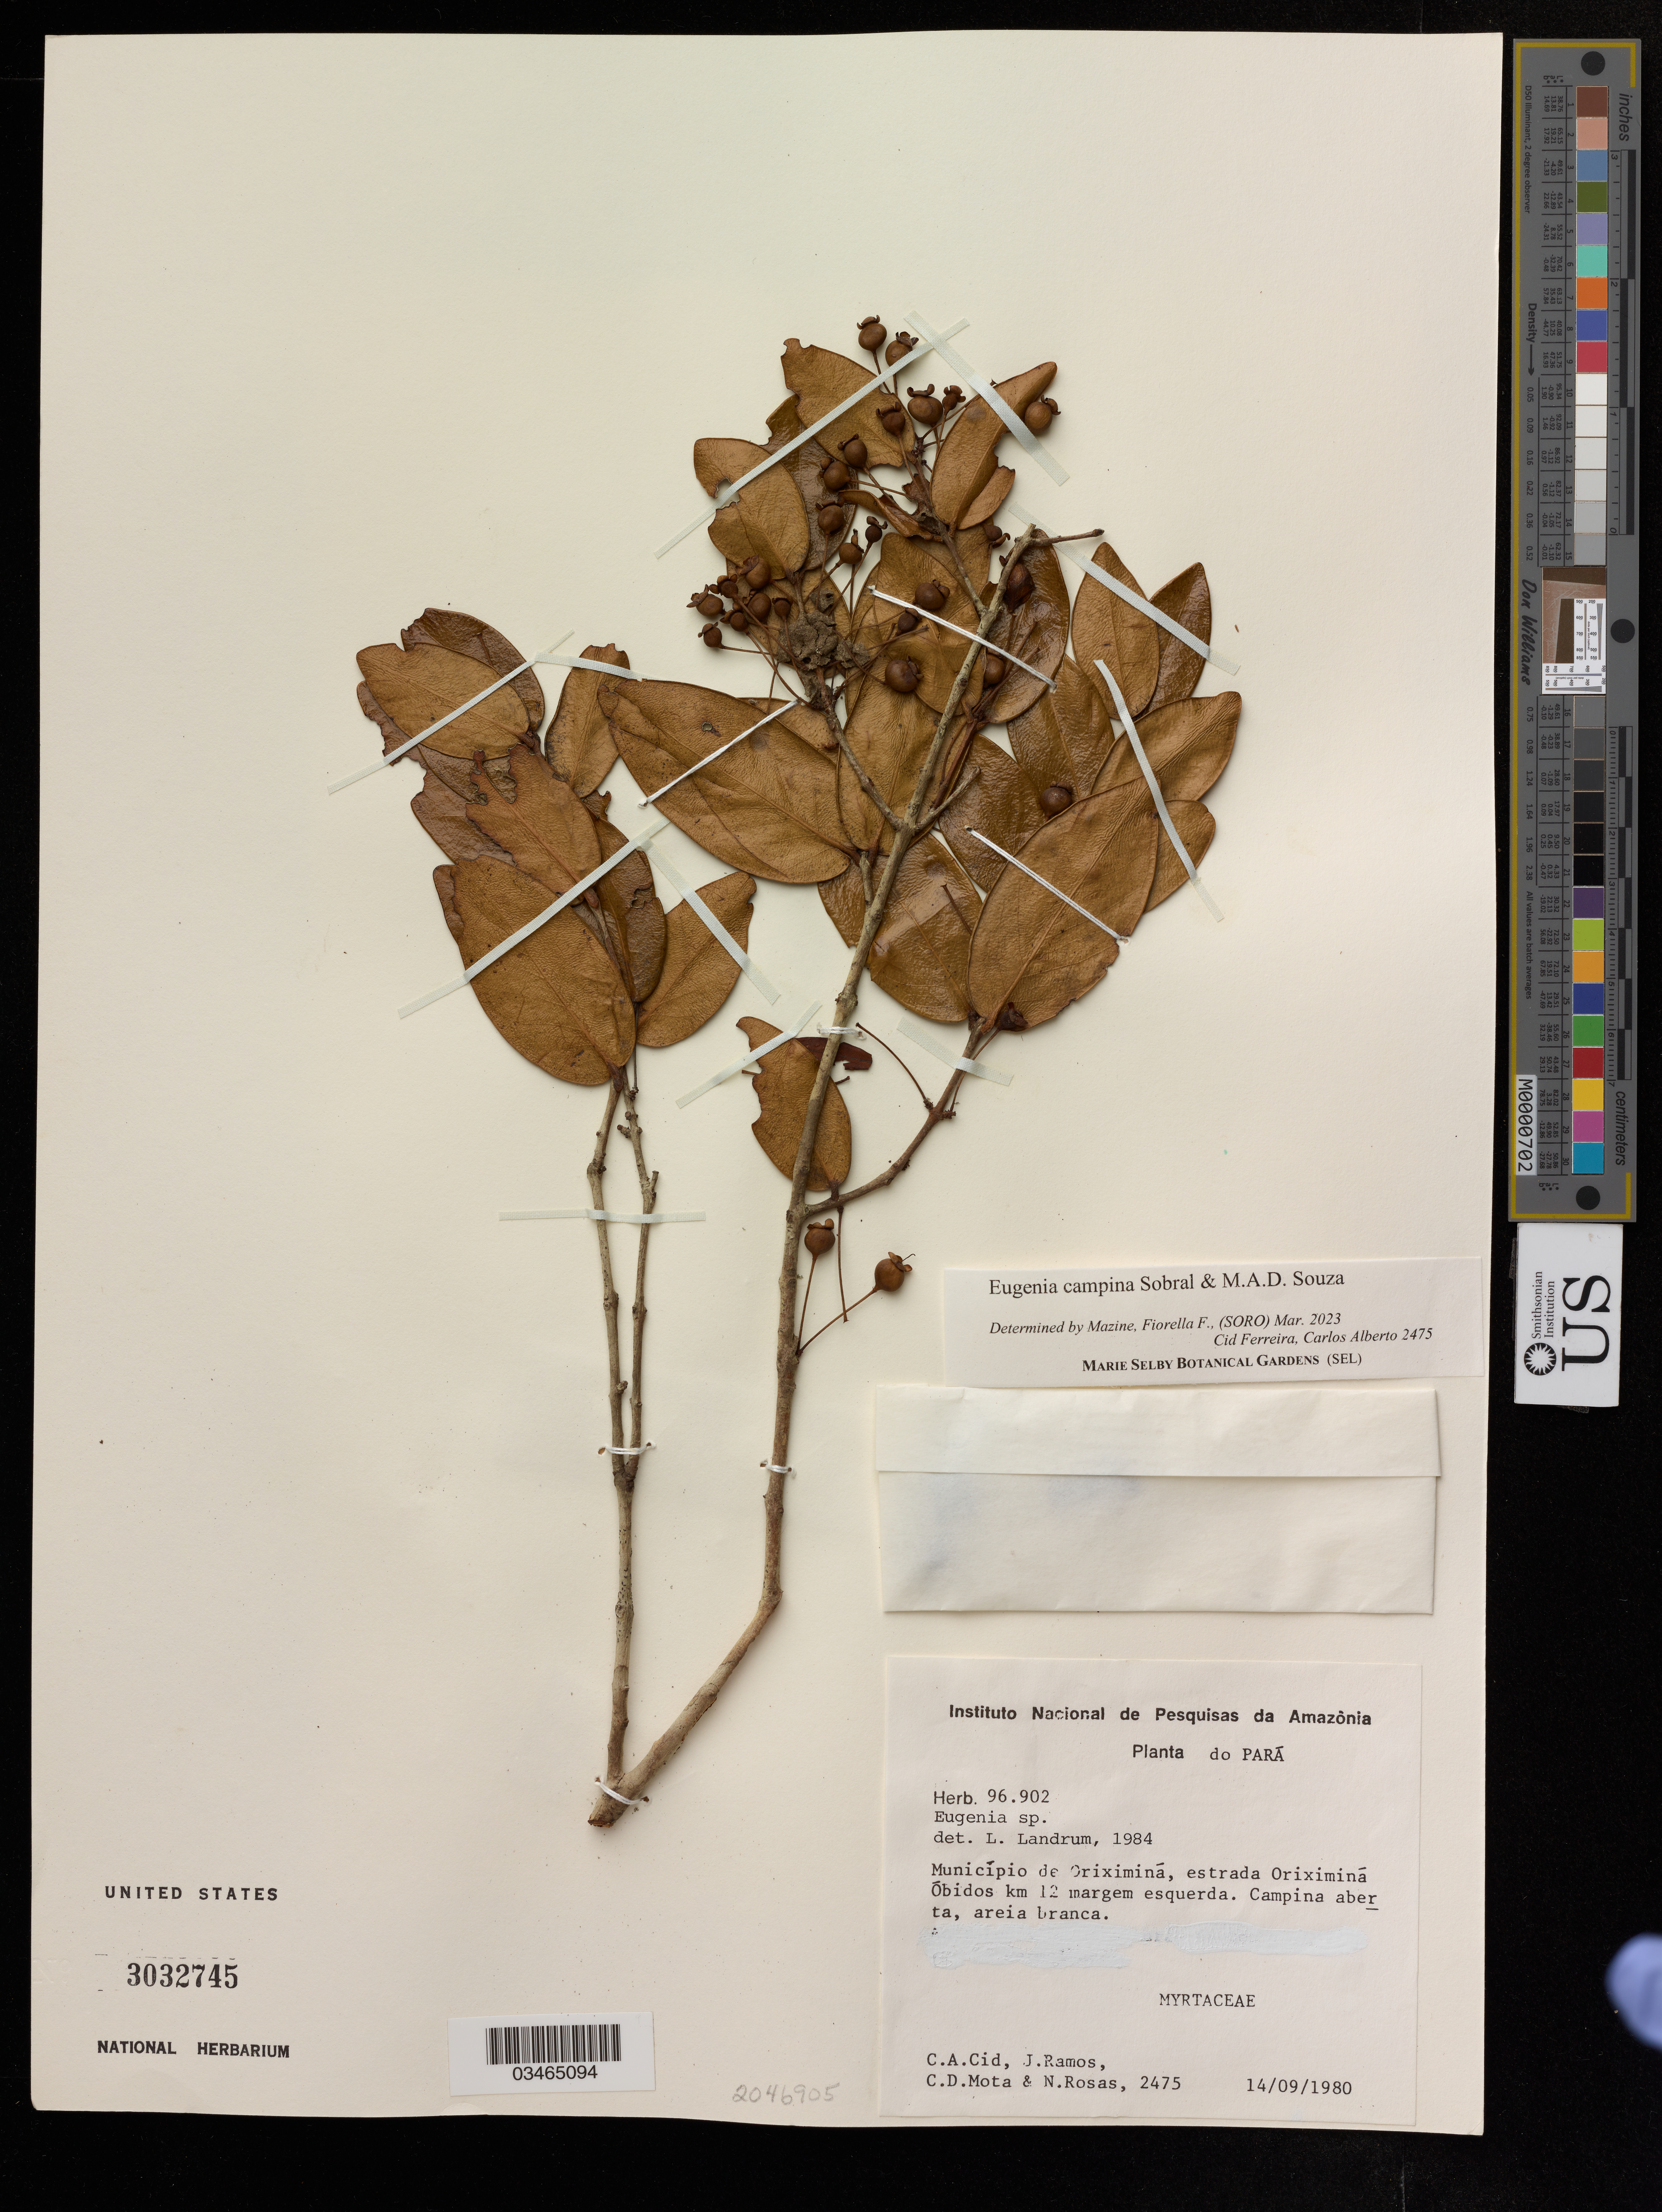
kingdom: Plantae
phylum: Tracheophyta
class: Magnoliopsida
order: Myrtales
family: Myrtaceae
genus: Eugenia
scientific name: Eugenia campina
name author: Sobral & M.A.D. Souza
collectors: C. Cid, J. Ramos, C. D. Mota & N. Rosas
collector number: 2475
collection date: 1980-09-14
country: Brazil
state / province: Pará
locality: Município de Oriximiná, estrada Oriximiná Óbidos km 12 margem esquerda.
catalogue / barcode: US 3032745